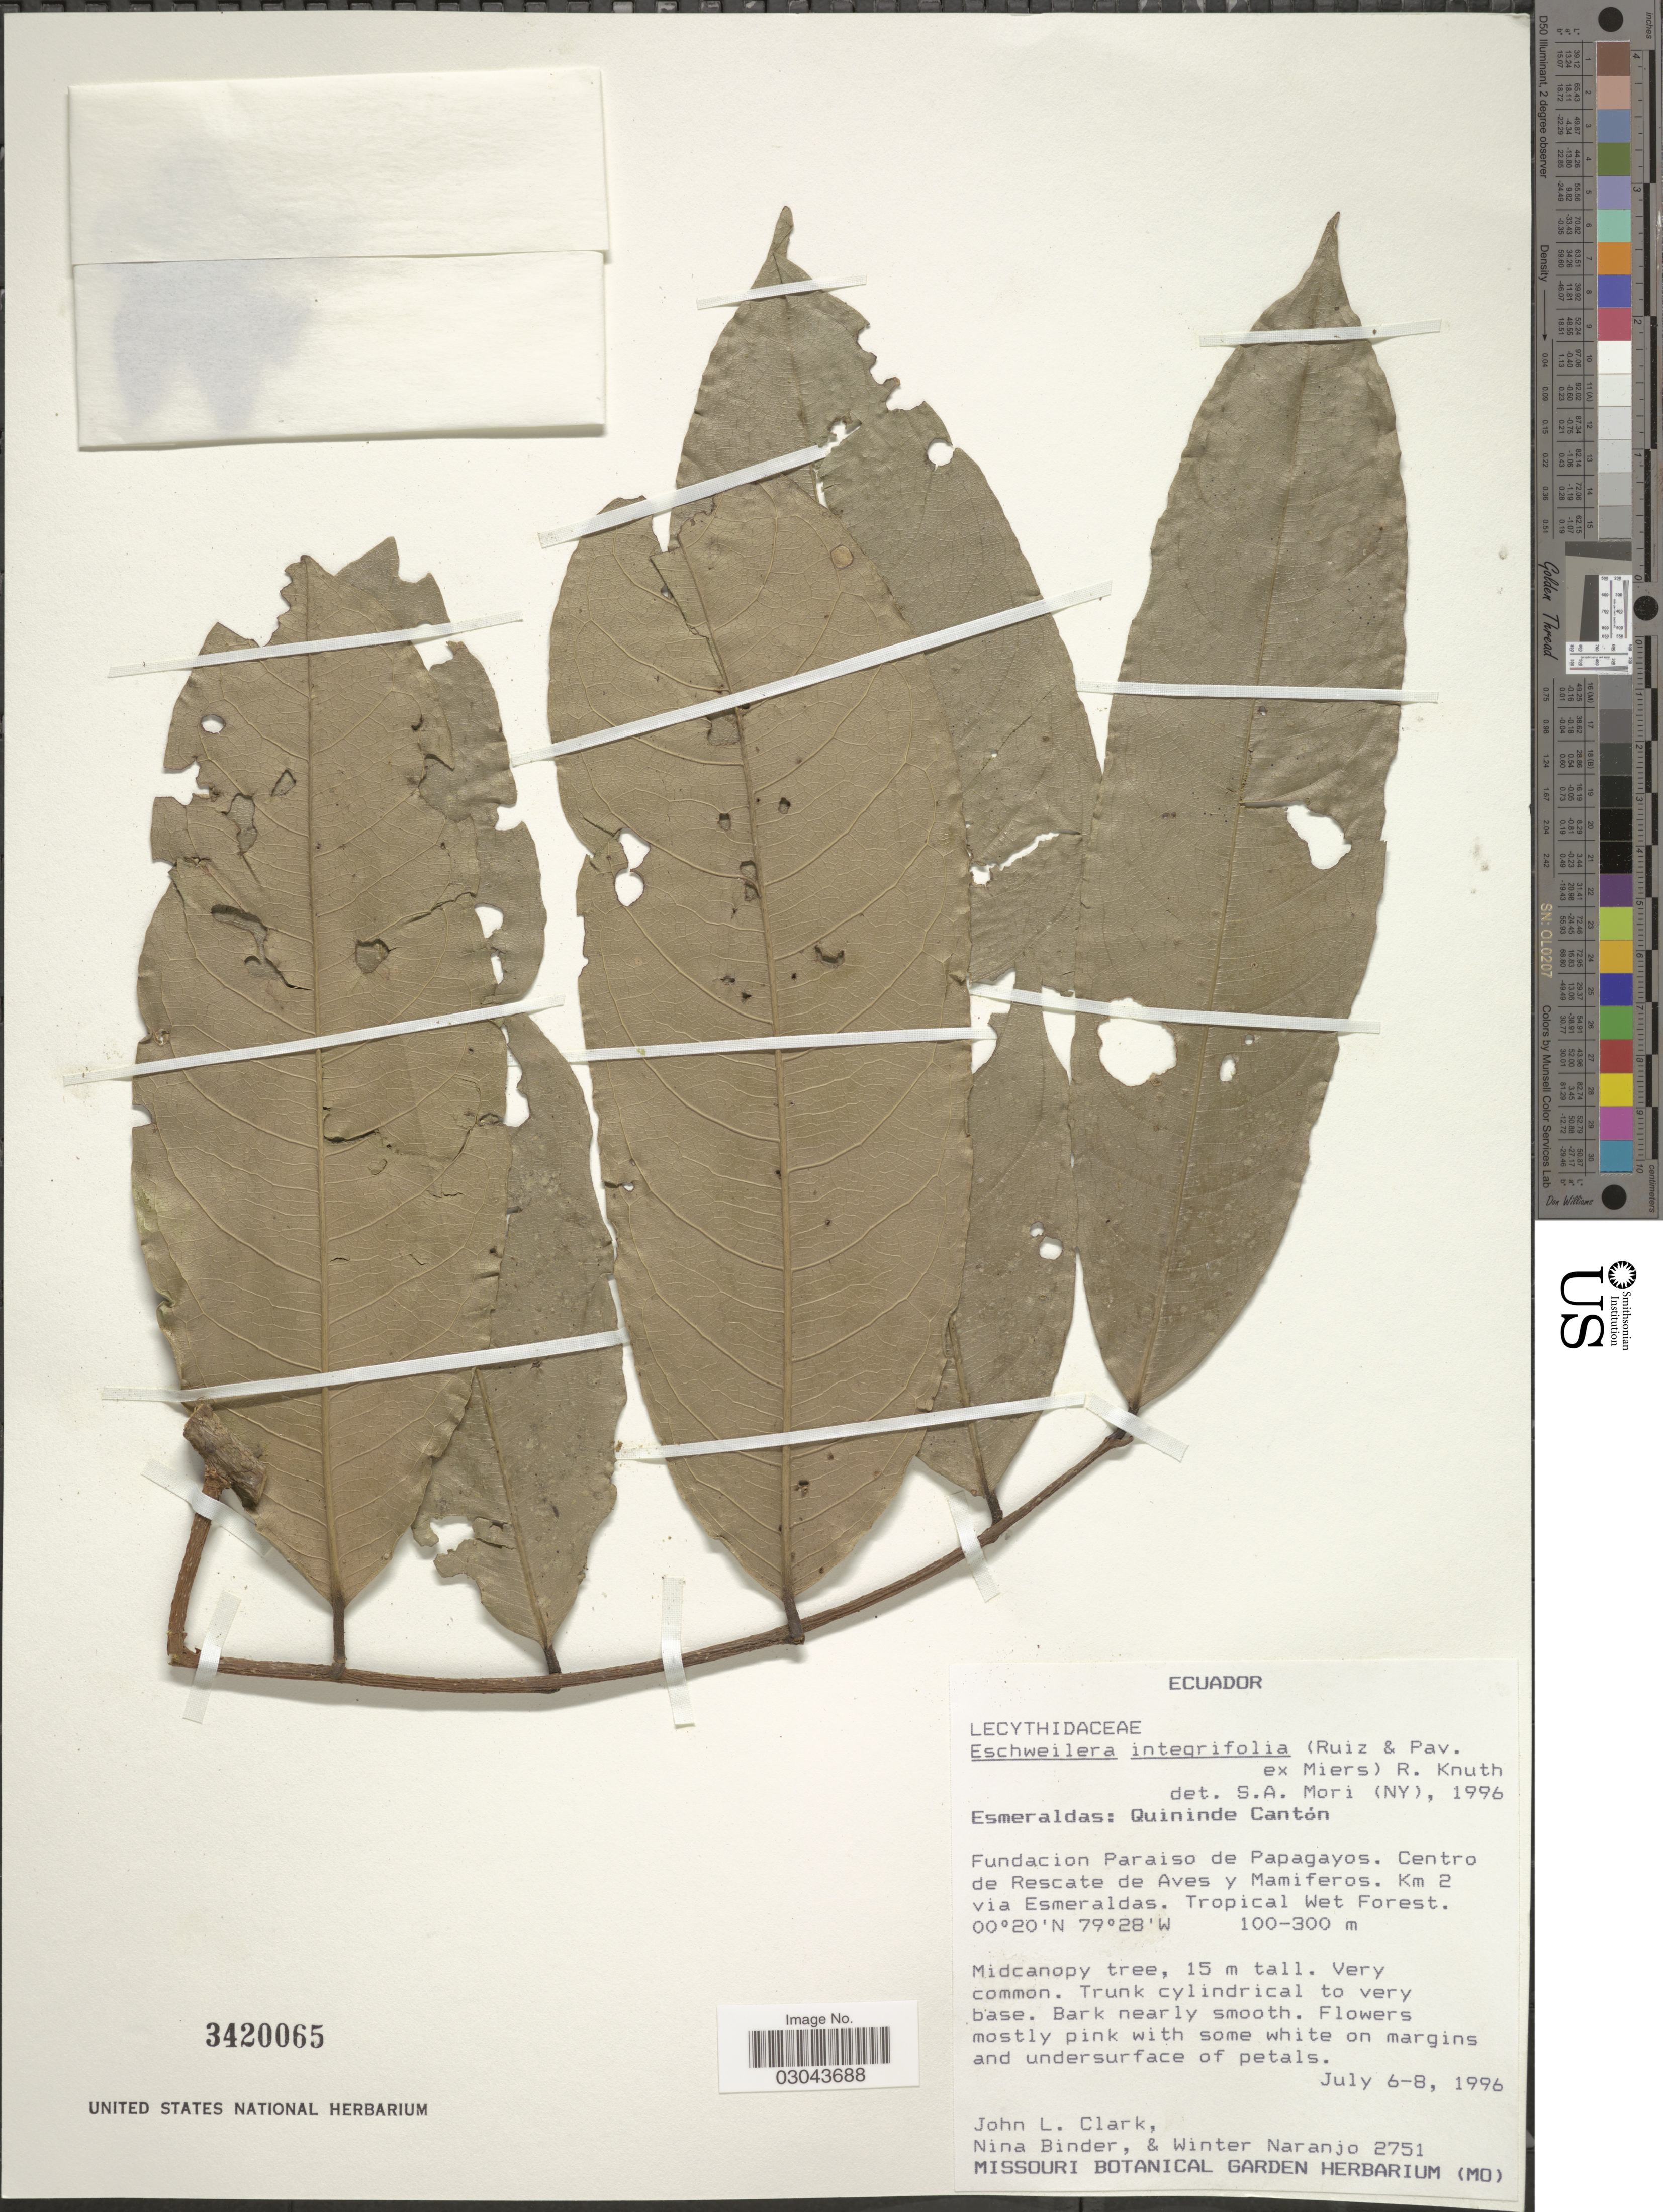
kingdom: Plantae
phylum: Tracheophyta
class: Magnoliopsida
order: Ericales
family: Lecythidaceae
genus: Eschweilera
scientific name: Eschweilera integrifolia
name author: (Ruiz & Pav. ex Miers) R. Knuth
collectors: J. L. Clark, N. Binder & W. Naranjo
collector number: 2751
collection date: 1996-07-06/1996-07-08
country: Ecuador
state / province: Esmeraldas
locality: Quininde Cantón. Fundacion Paraiso de Papagayos. Centro de Rescate de Aves y Mamiferos. Km 2 via Esmeraldas.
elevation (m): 100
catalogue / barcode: US 3420065